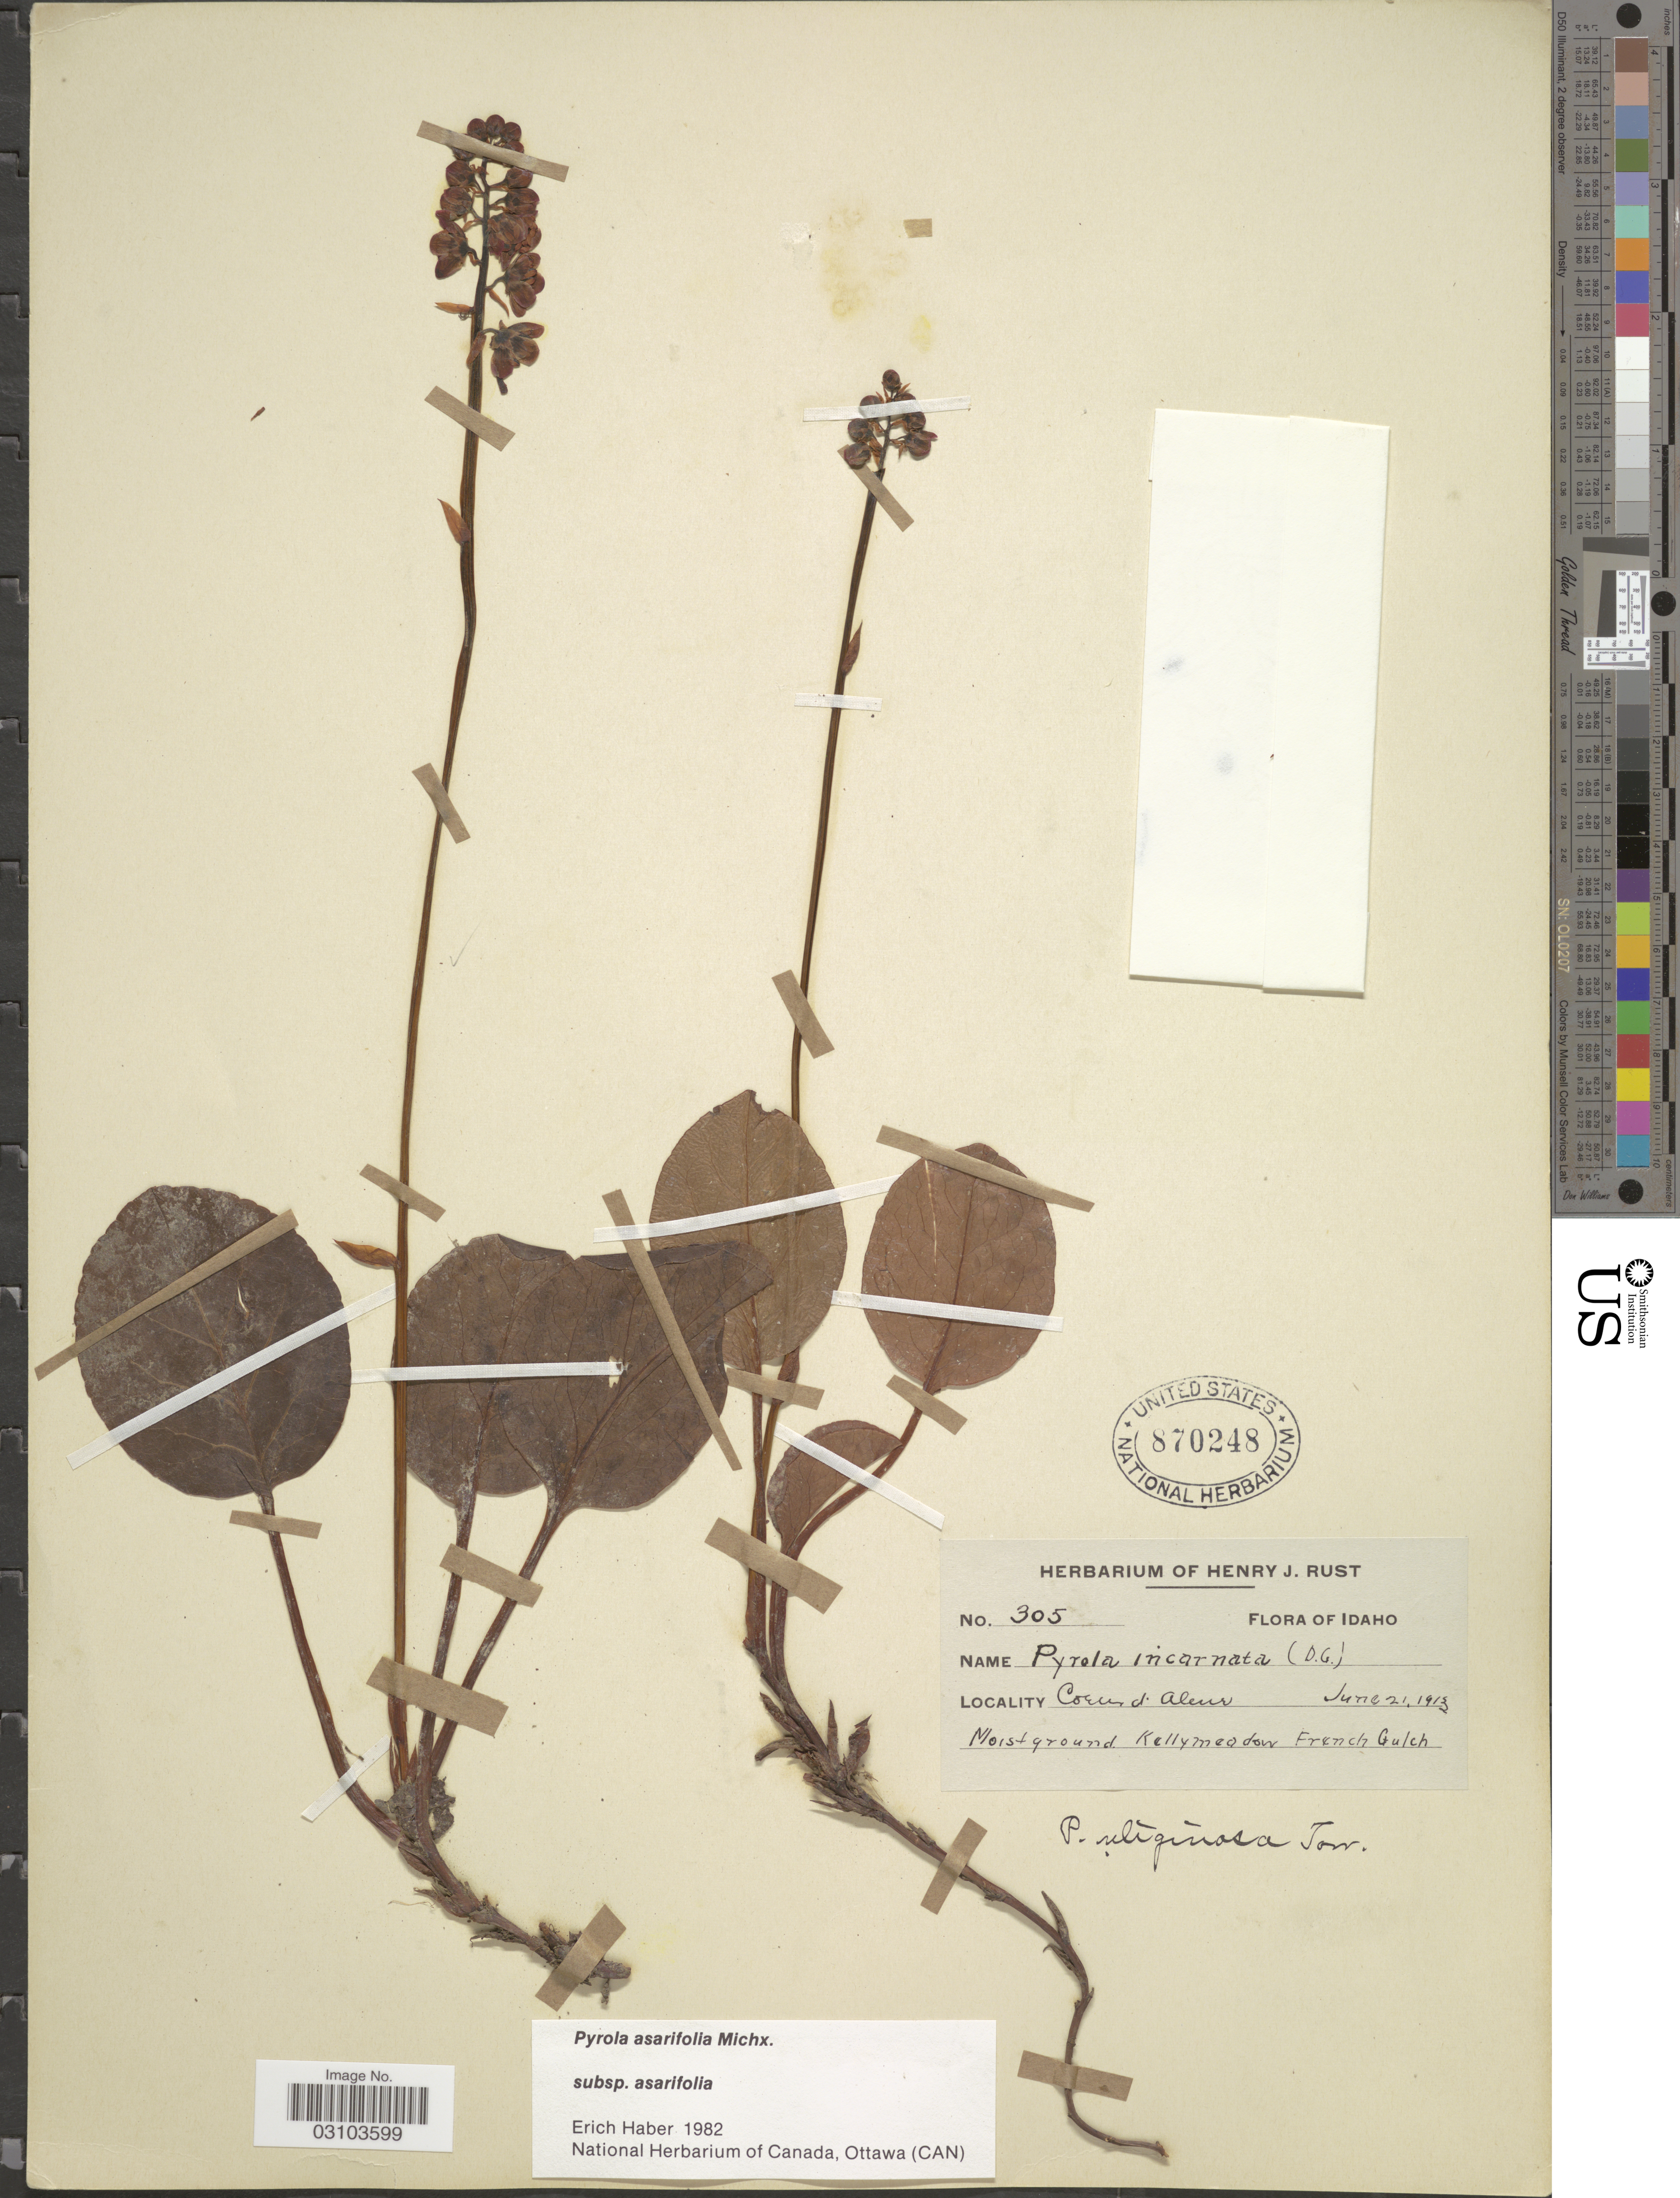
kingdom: Plantae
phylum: Tracheophyta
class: Magnoliopsida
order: Ericales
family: Ericaceae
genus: Pyrola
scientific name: Pyrola asarifolia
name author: Michx.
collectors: ex herb. Henry J. Rust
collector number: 305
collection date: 1913-06-21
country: United States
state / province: Idaho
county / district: Kootenai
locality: Coeur d'Alene. Moistground Kelly meadow, French Gulch.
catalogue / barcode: US 870248